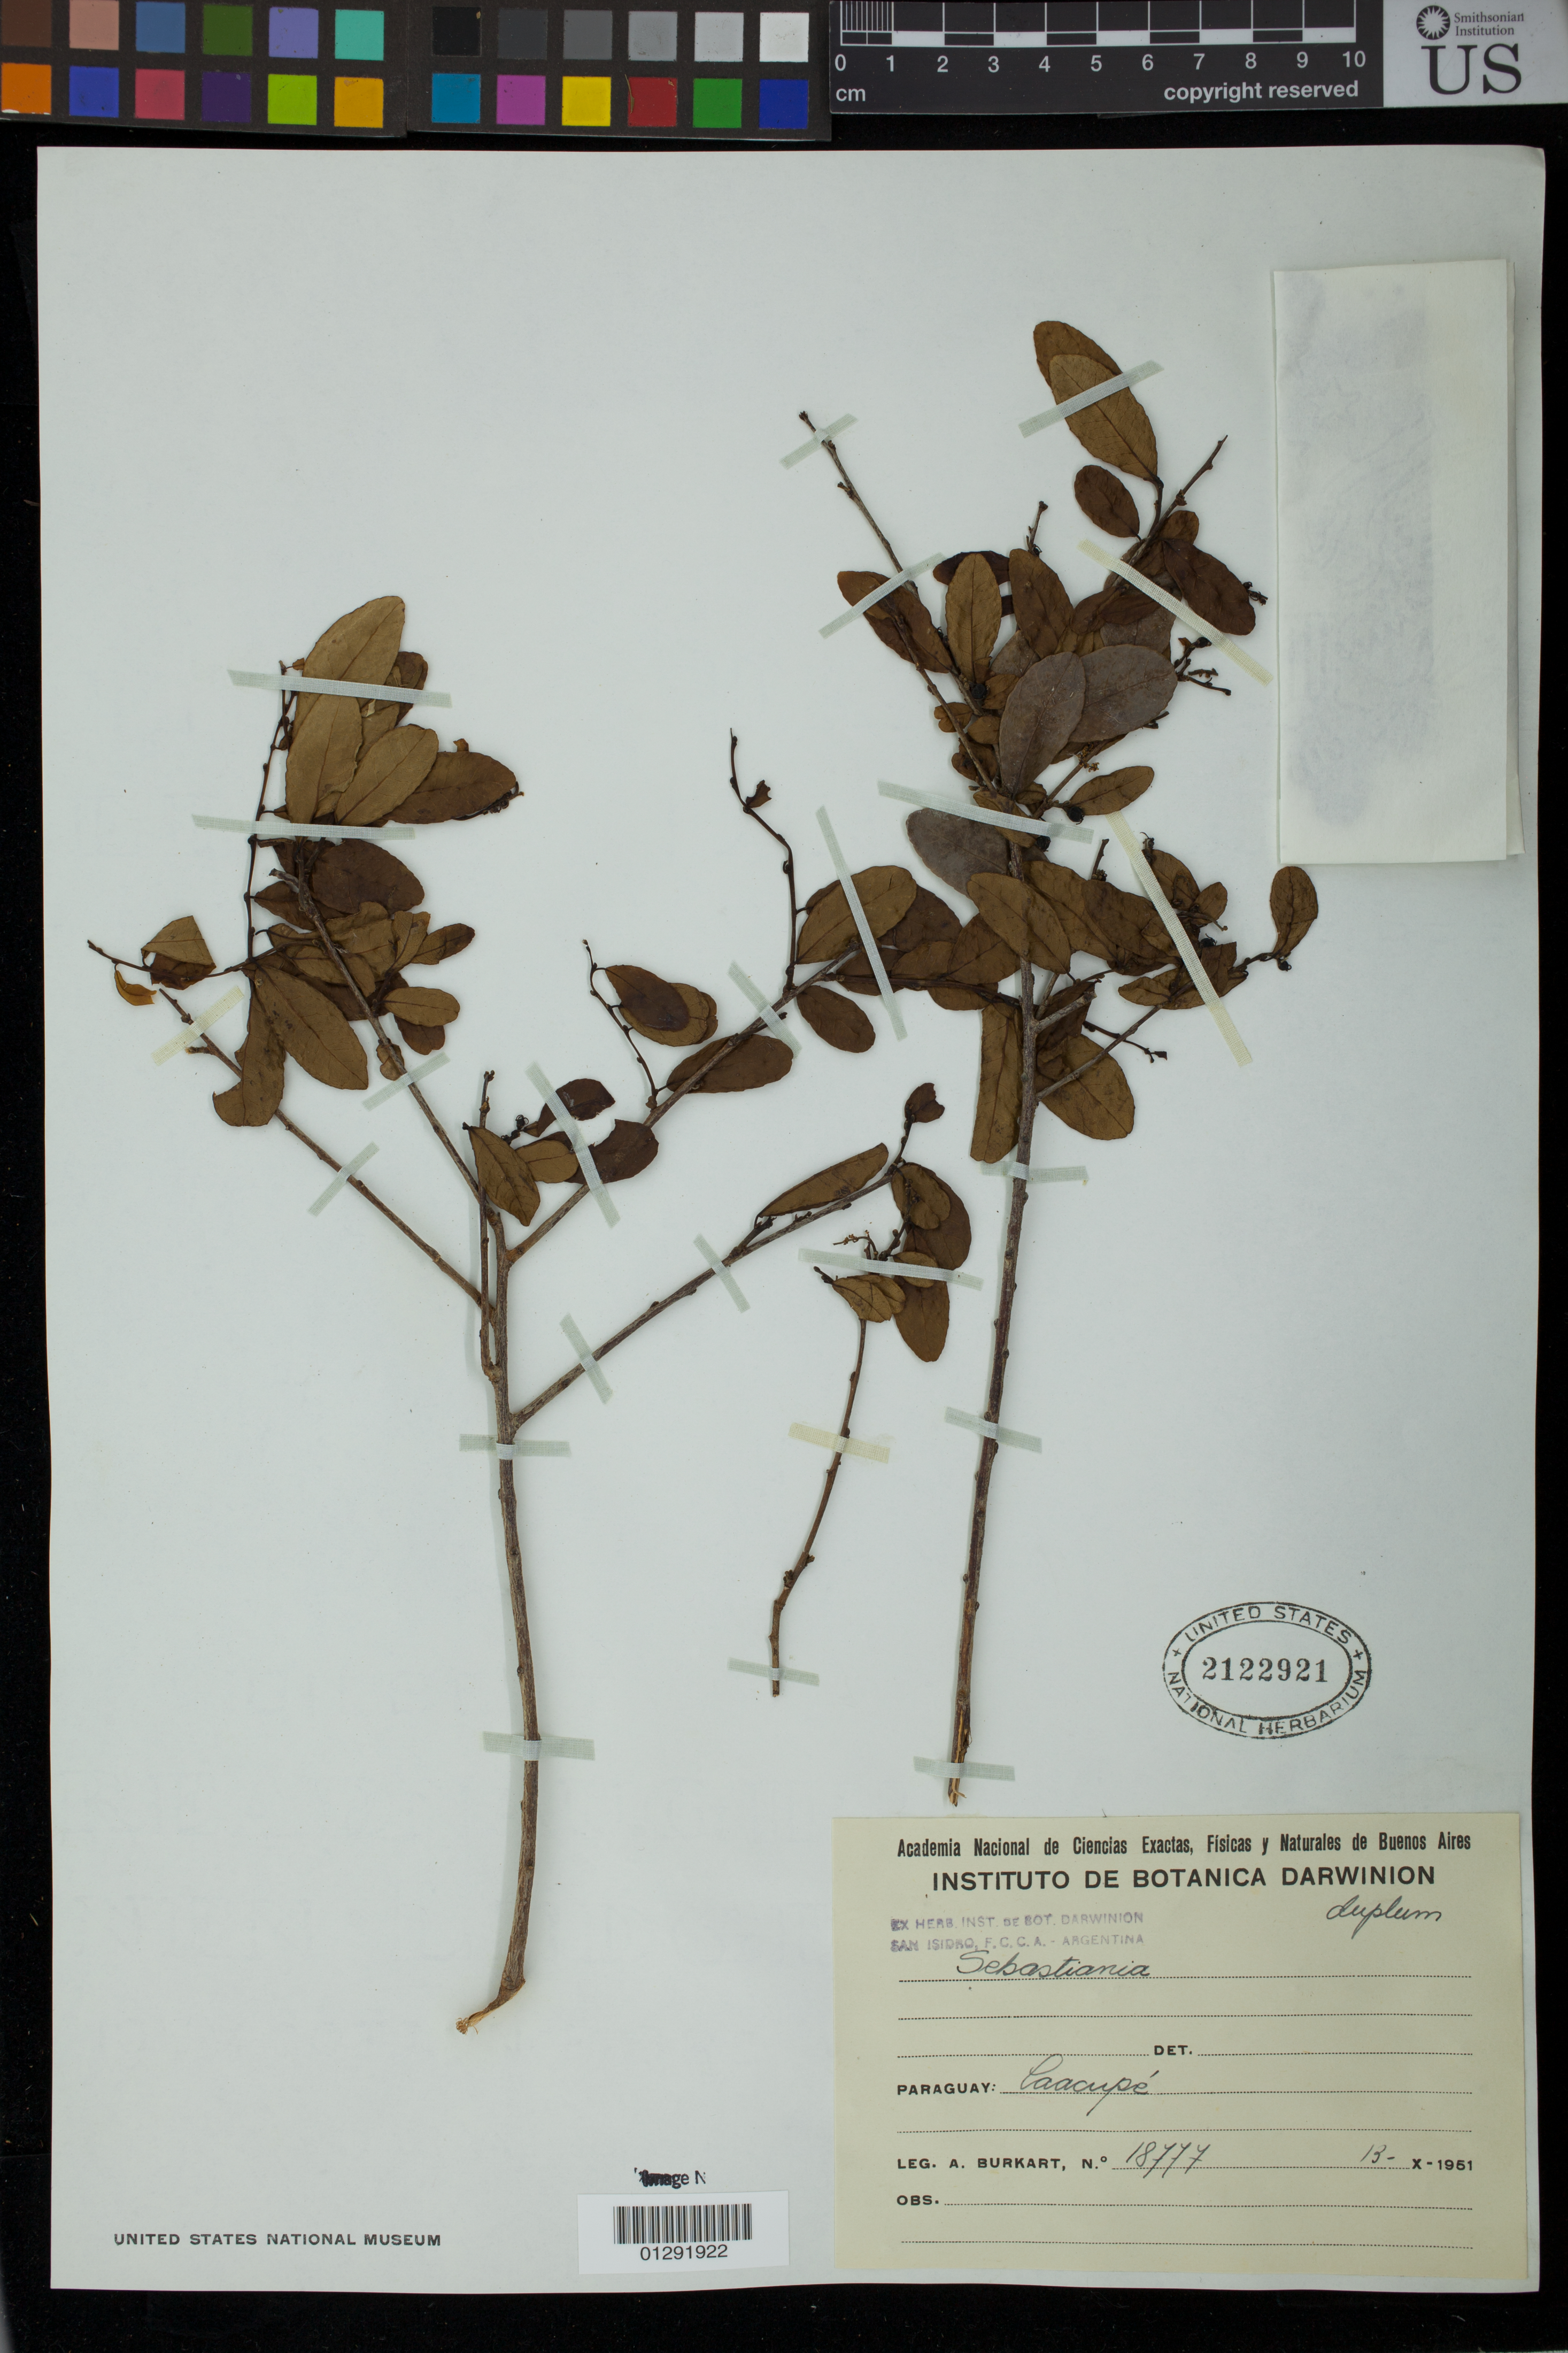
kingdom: Plantae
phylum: Tracheophyta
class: Magnoliopsida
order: Malpighiales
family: Euphorbiaceae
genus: Sebastiania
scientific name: Sebastiania sp.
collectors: A. E. Burkart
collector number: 18777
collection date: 1951-10-13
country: Paraguay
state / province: Cordillera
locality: Caacupe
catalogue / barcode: US 2122921